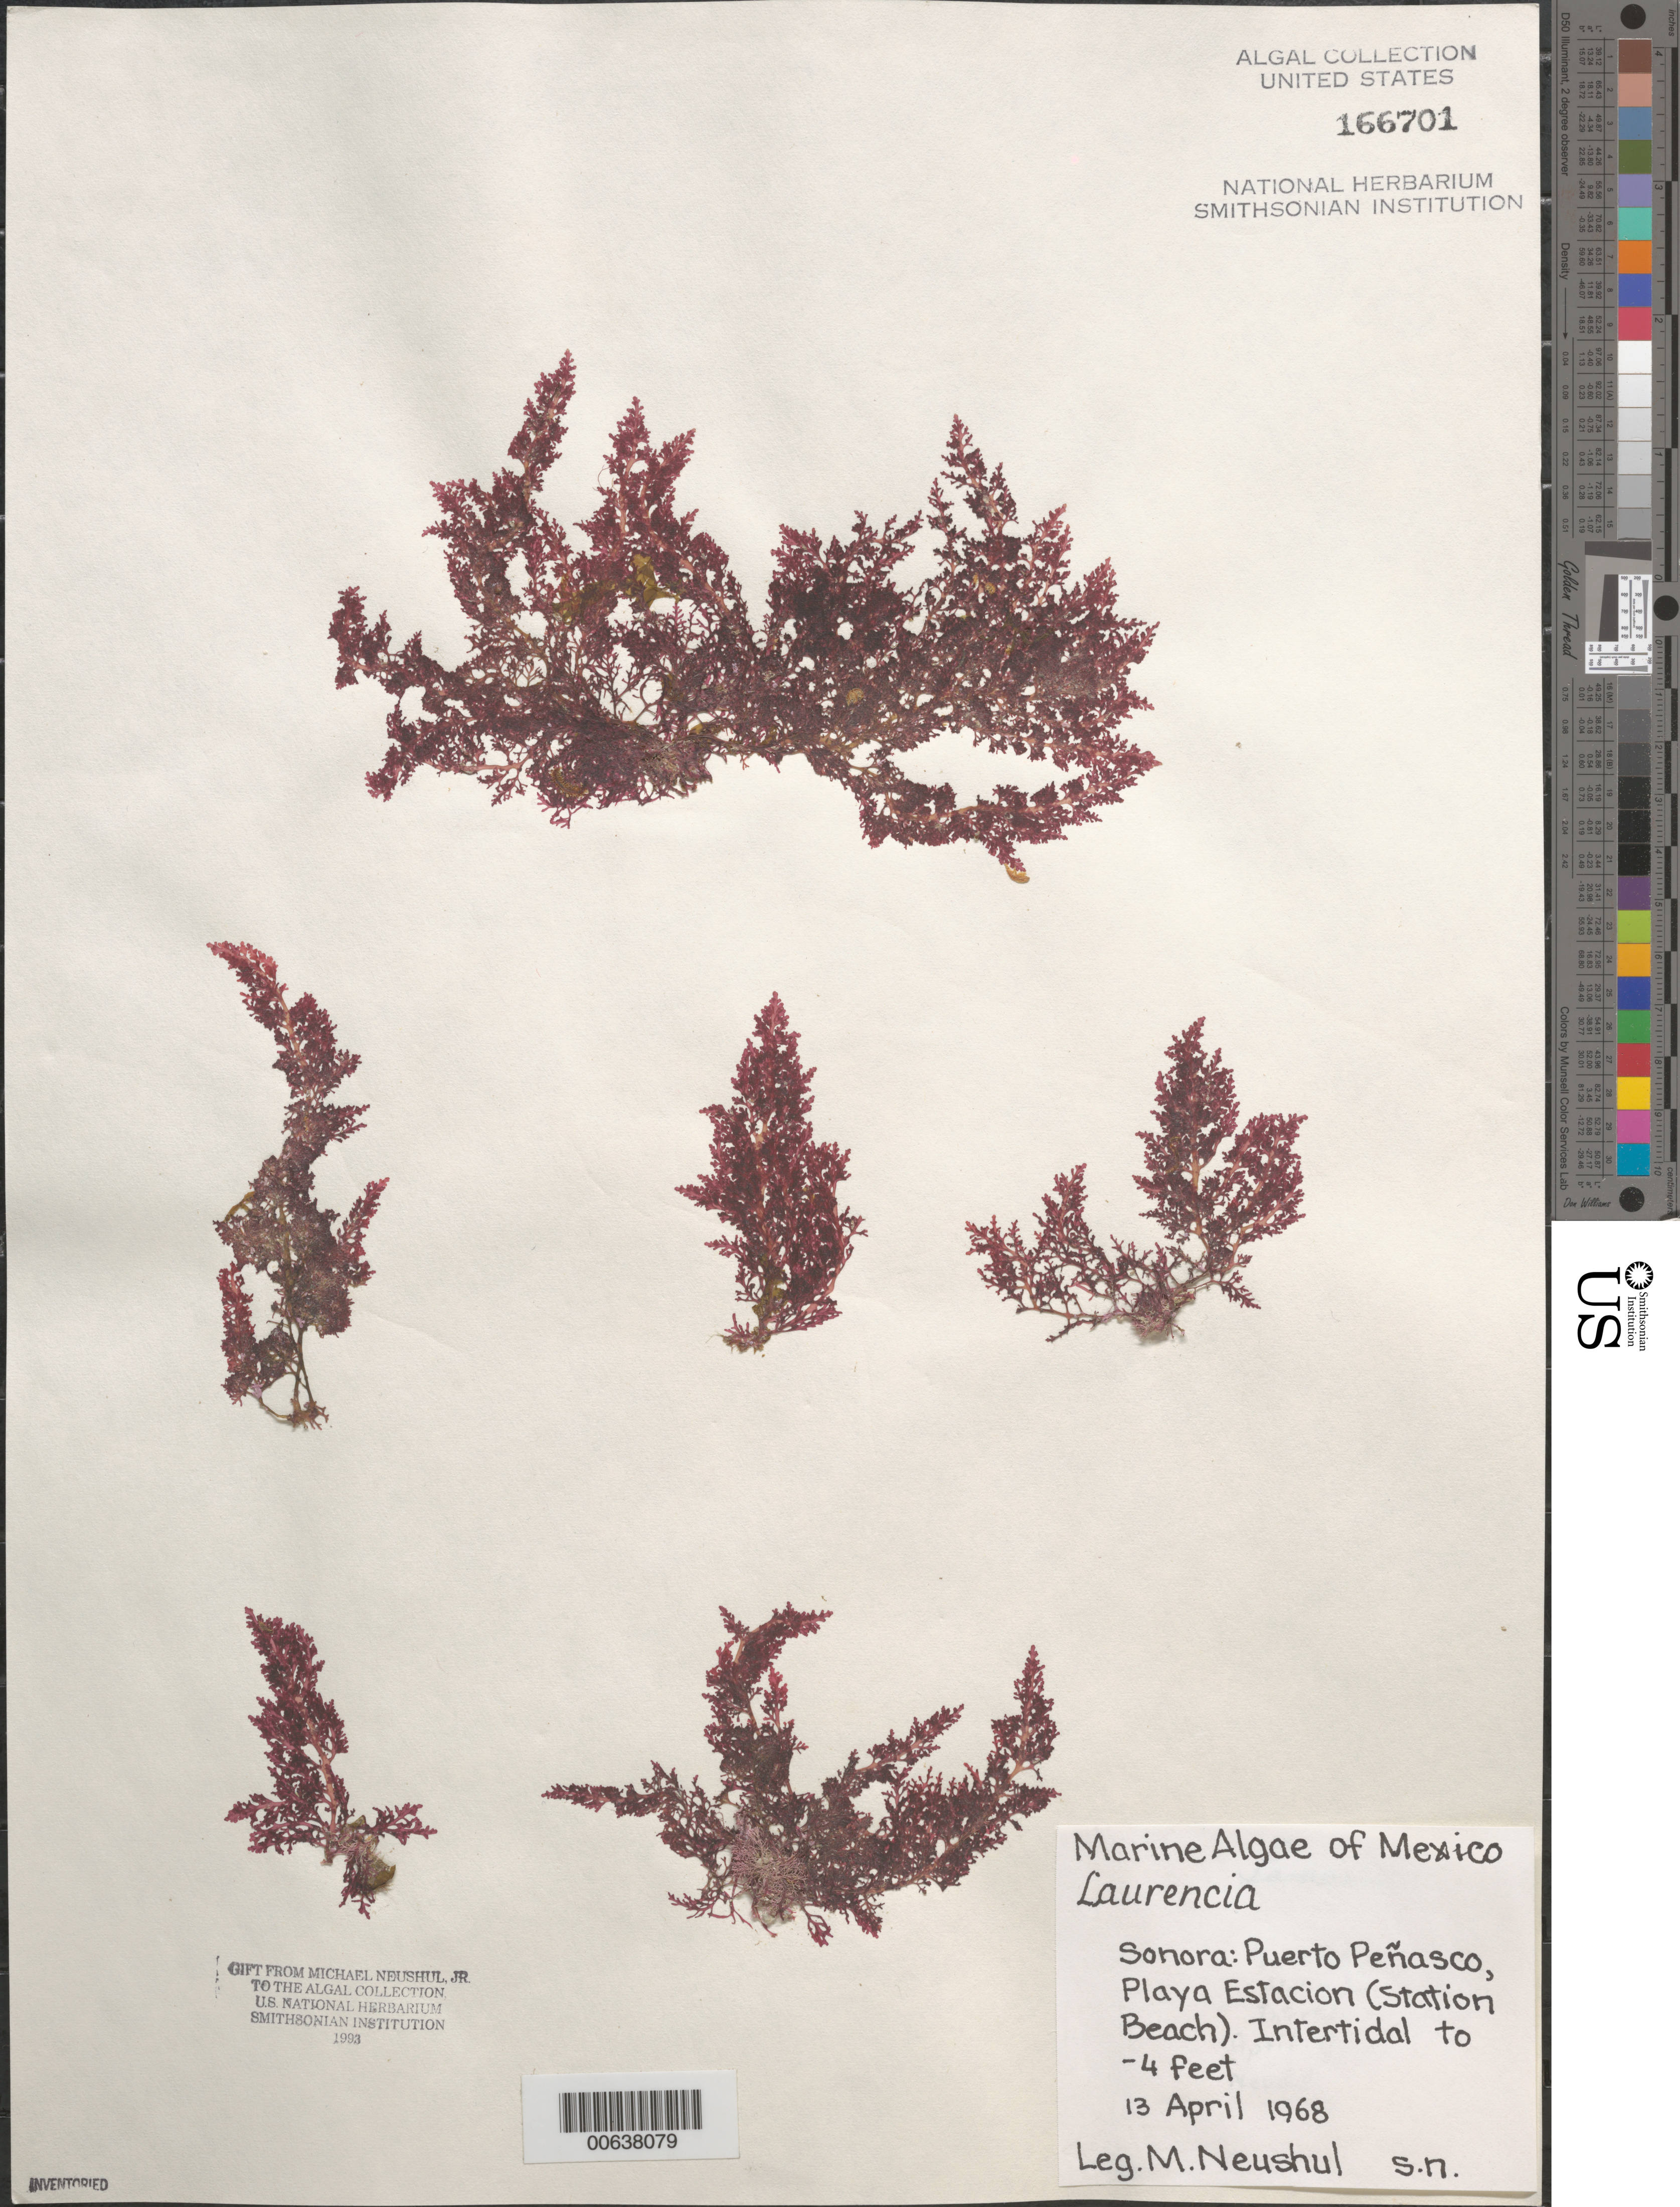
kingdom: Plantae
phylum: Rhodophyta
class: Florideophyceae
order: Ceramiales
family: Rhodomelaceae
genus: Laurencia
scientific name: Laurencia sp.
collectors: M. Neushul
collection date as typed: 13 Apr 1968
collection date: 1968-04-13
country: Mexico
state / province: Sonora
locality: Puerto Penasco, Playa Estacion (Station Beach)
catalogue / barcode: US 166701